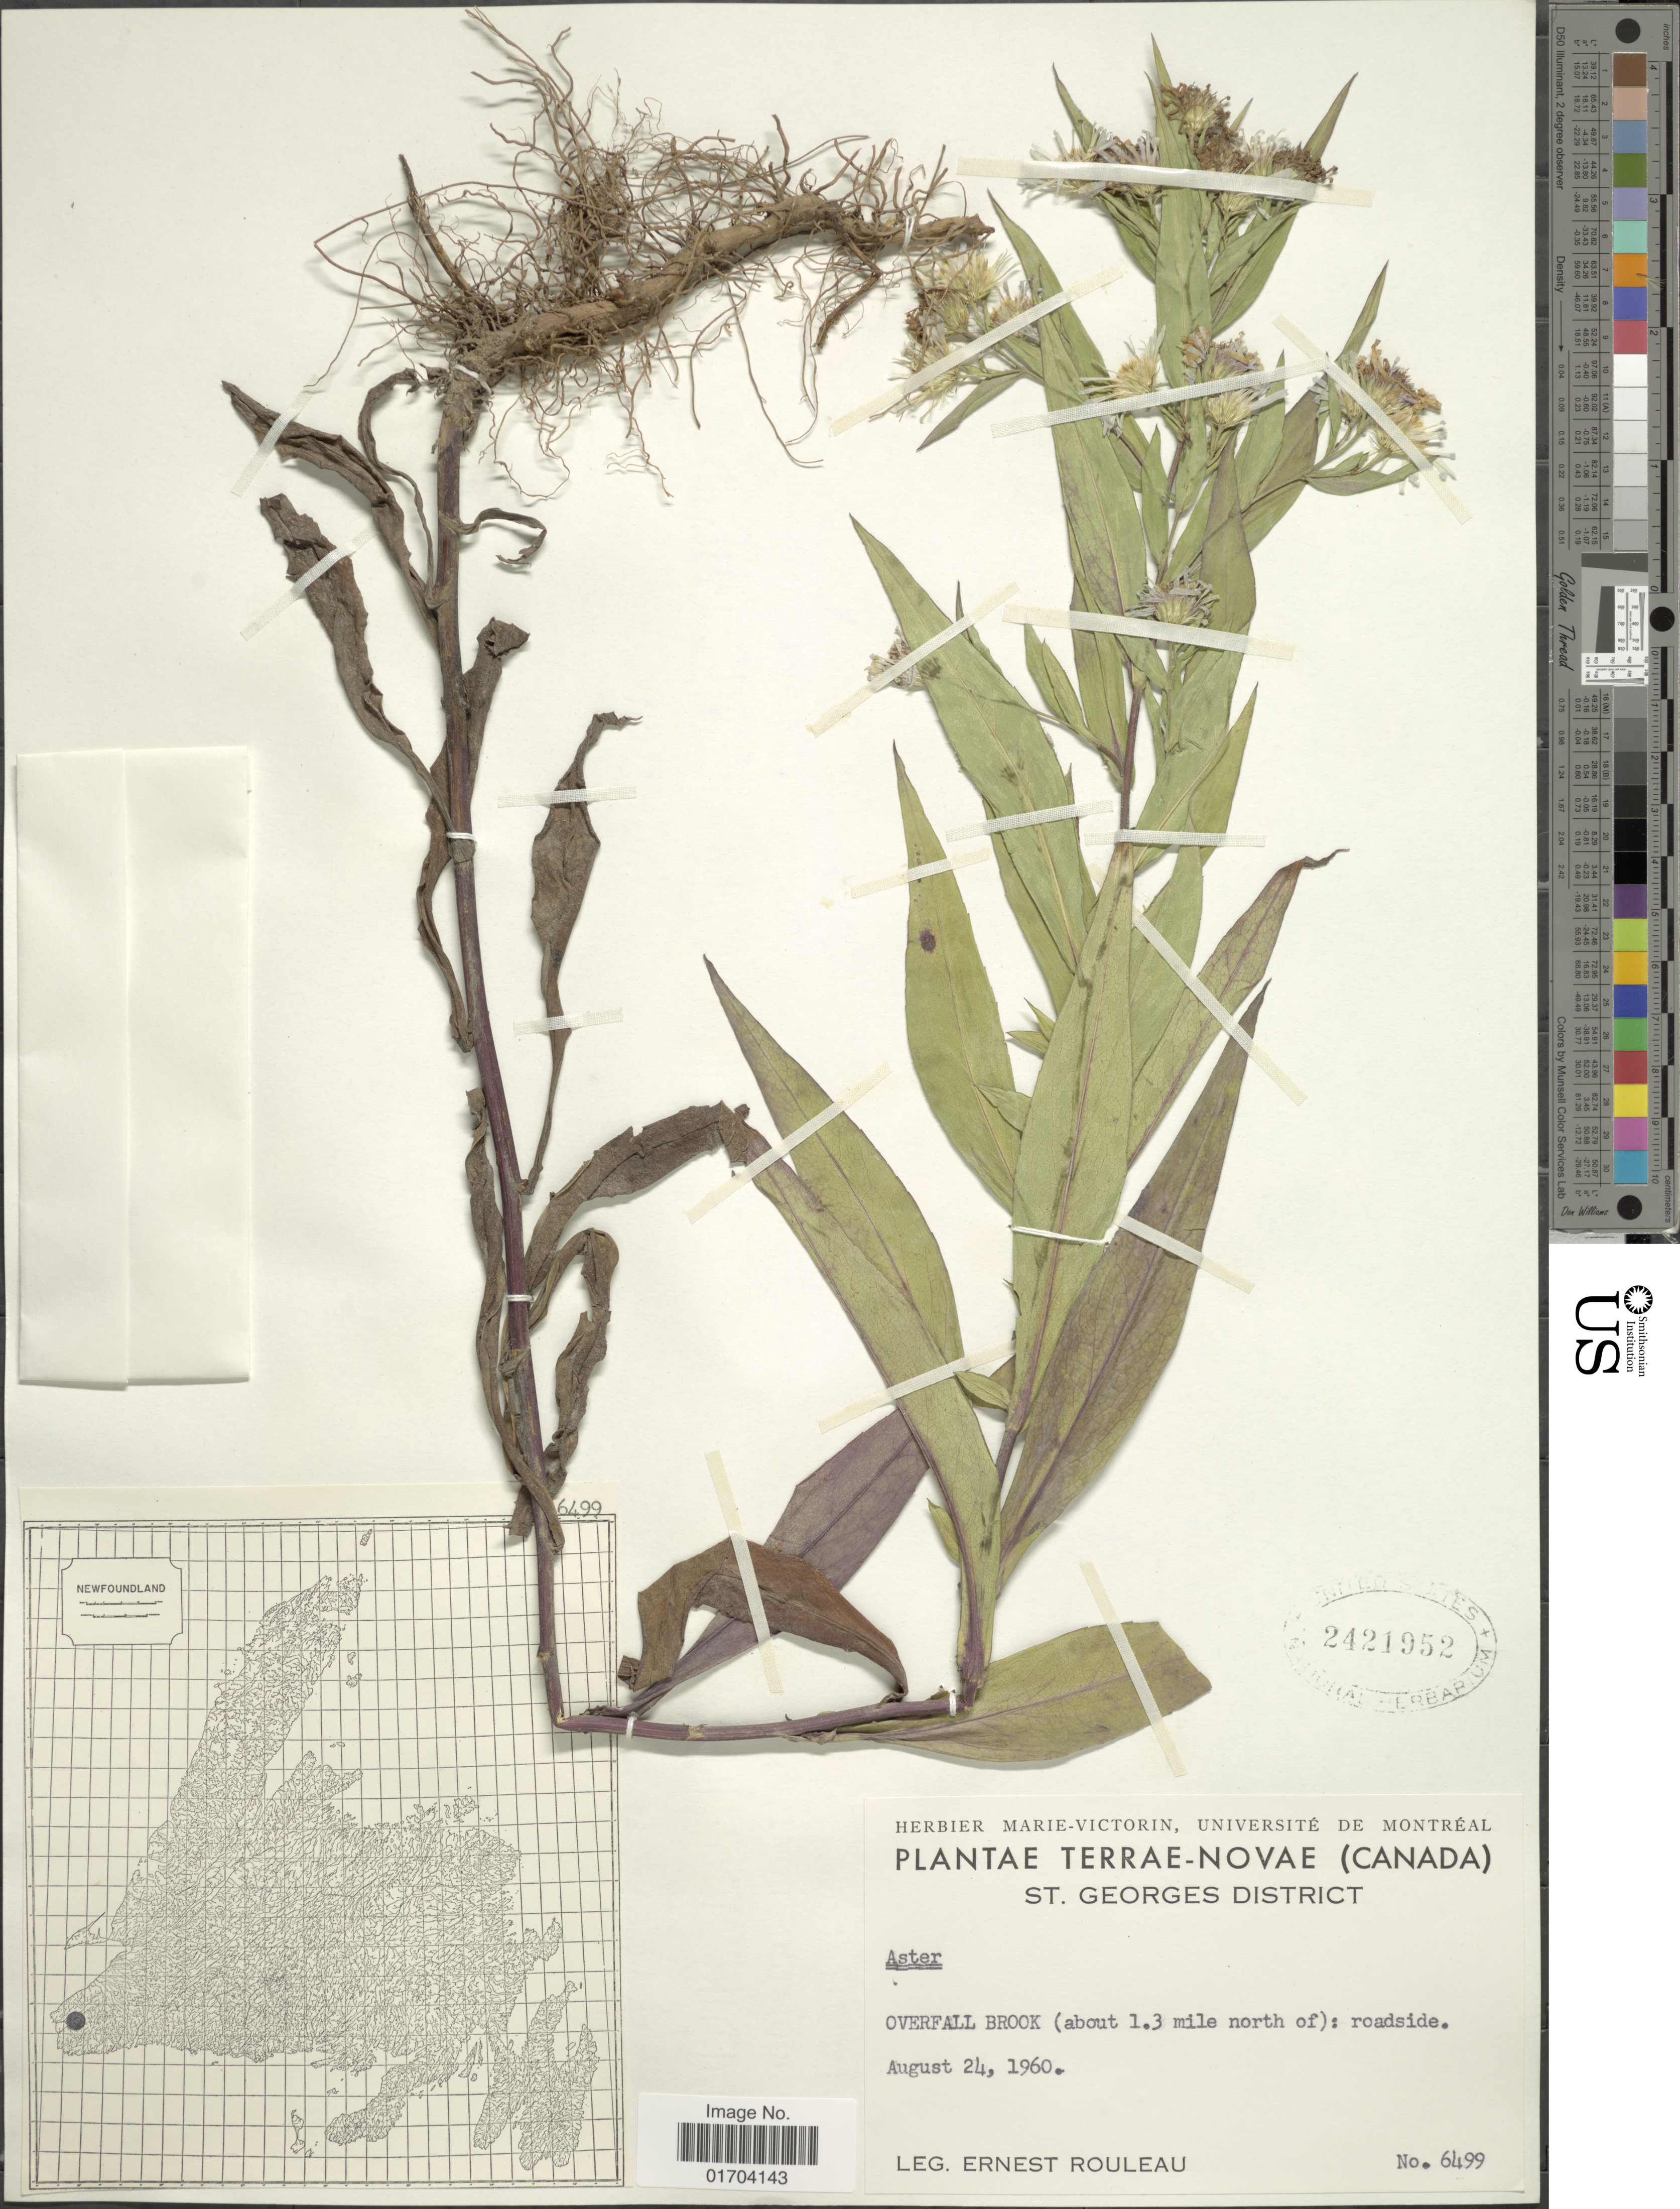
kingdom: Plantae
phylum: Tracheophyta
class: Magnoliopsida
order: Asterales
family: Asteraceae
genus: Symphyotrichum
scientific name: Symphyotrichum sp.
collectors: E. Rouleau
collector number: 6499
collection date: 1960-08-24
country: Canada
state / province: Newfoundland and Labrador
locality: Terrae-Novae, St. Georges District, Overfall Brook (about 1.3 mile north of): roadside.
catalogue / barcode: US 2421952